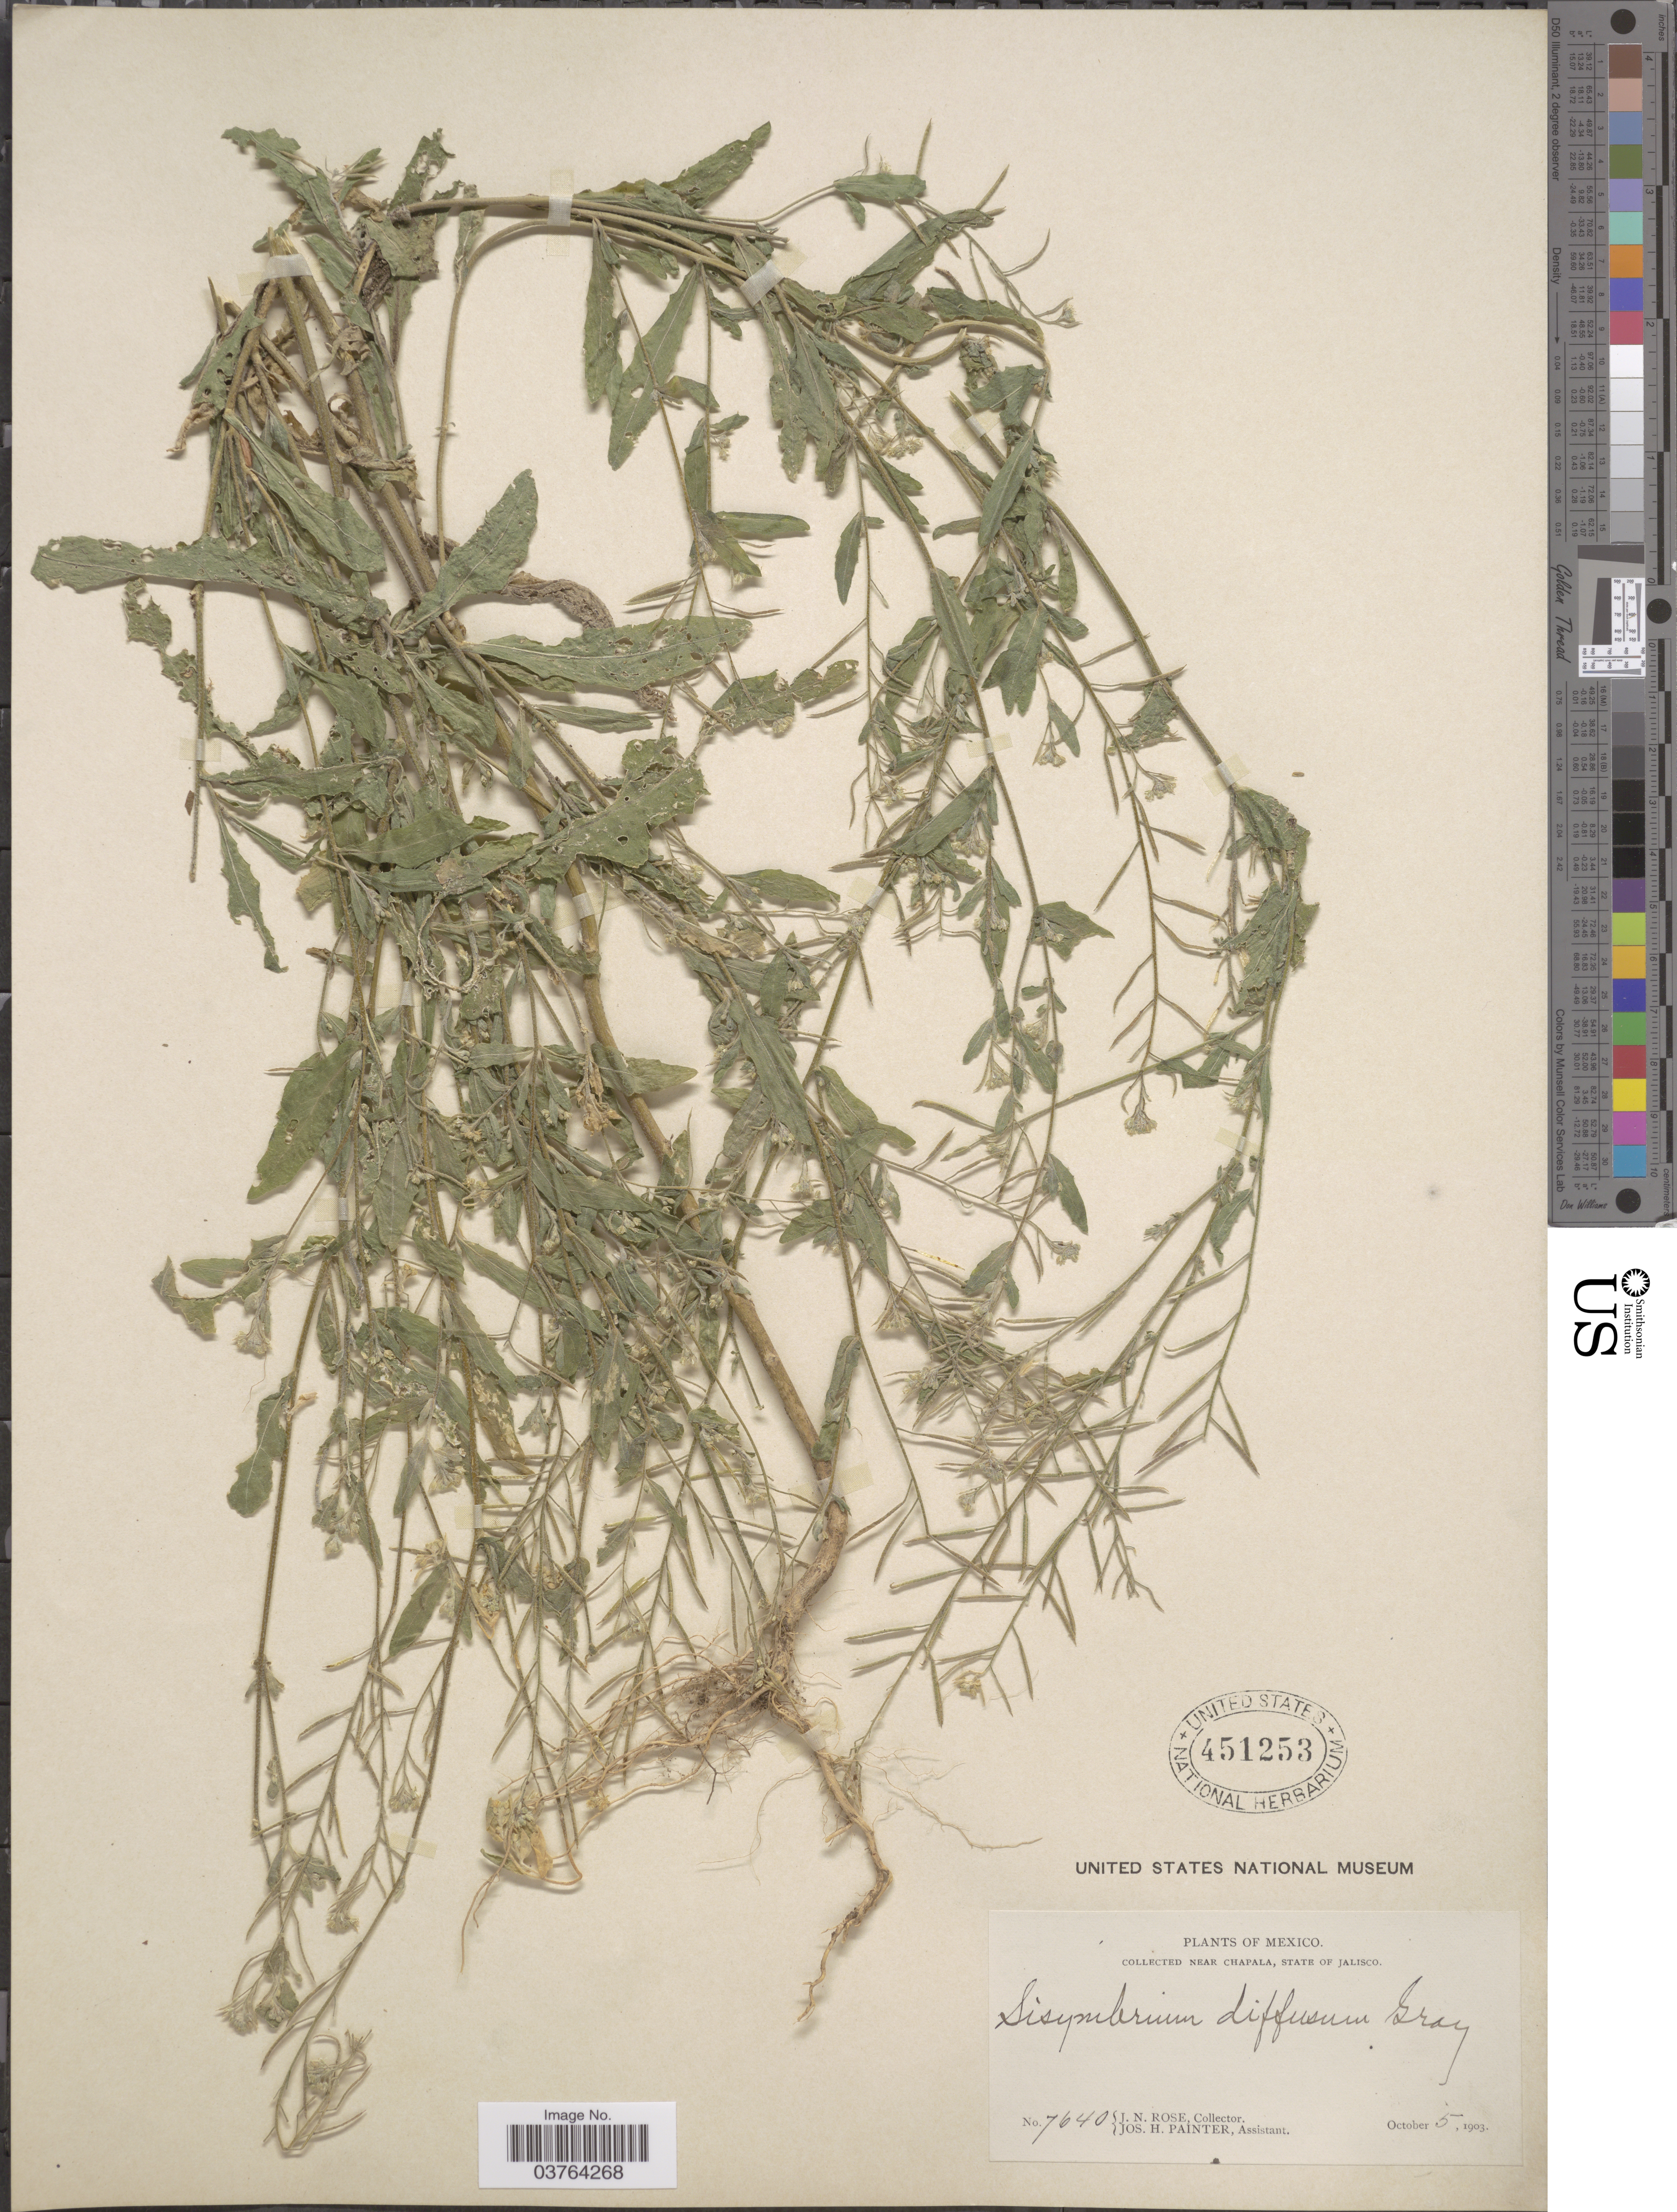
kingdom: Plantae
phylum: Tracheophyta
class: Magnoliopsida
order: Brassicales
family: Brassicaceae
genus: Halimolobos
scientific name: Halimolobos sp.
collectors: J. N. Rose & J. H. Painter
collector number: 7640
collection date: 1903-10-05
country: Mexico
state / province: Jalisco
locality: Near Chapala.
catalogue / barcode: US 451253